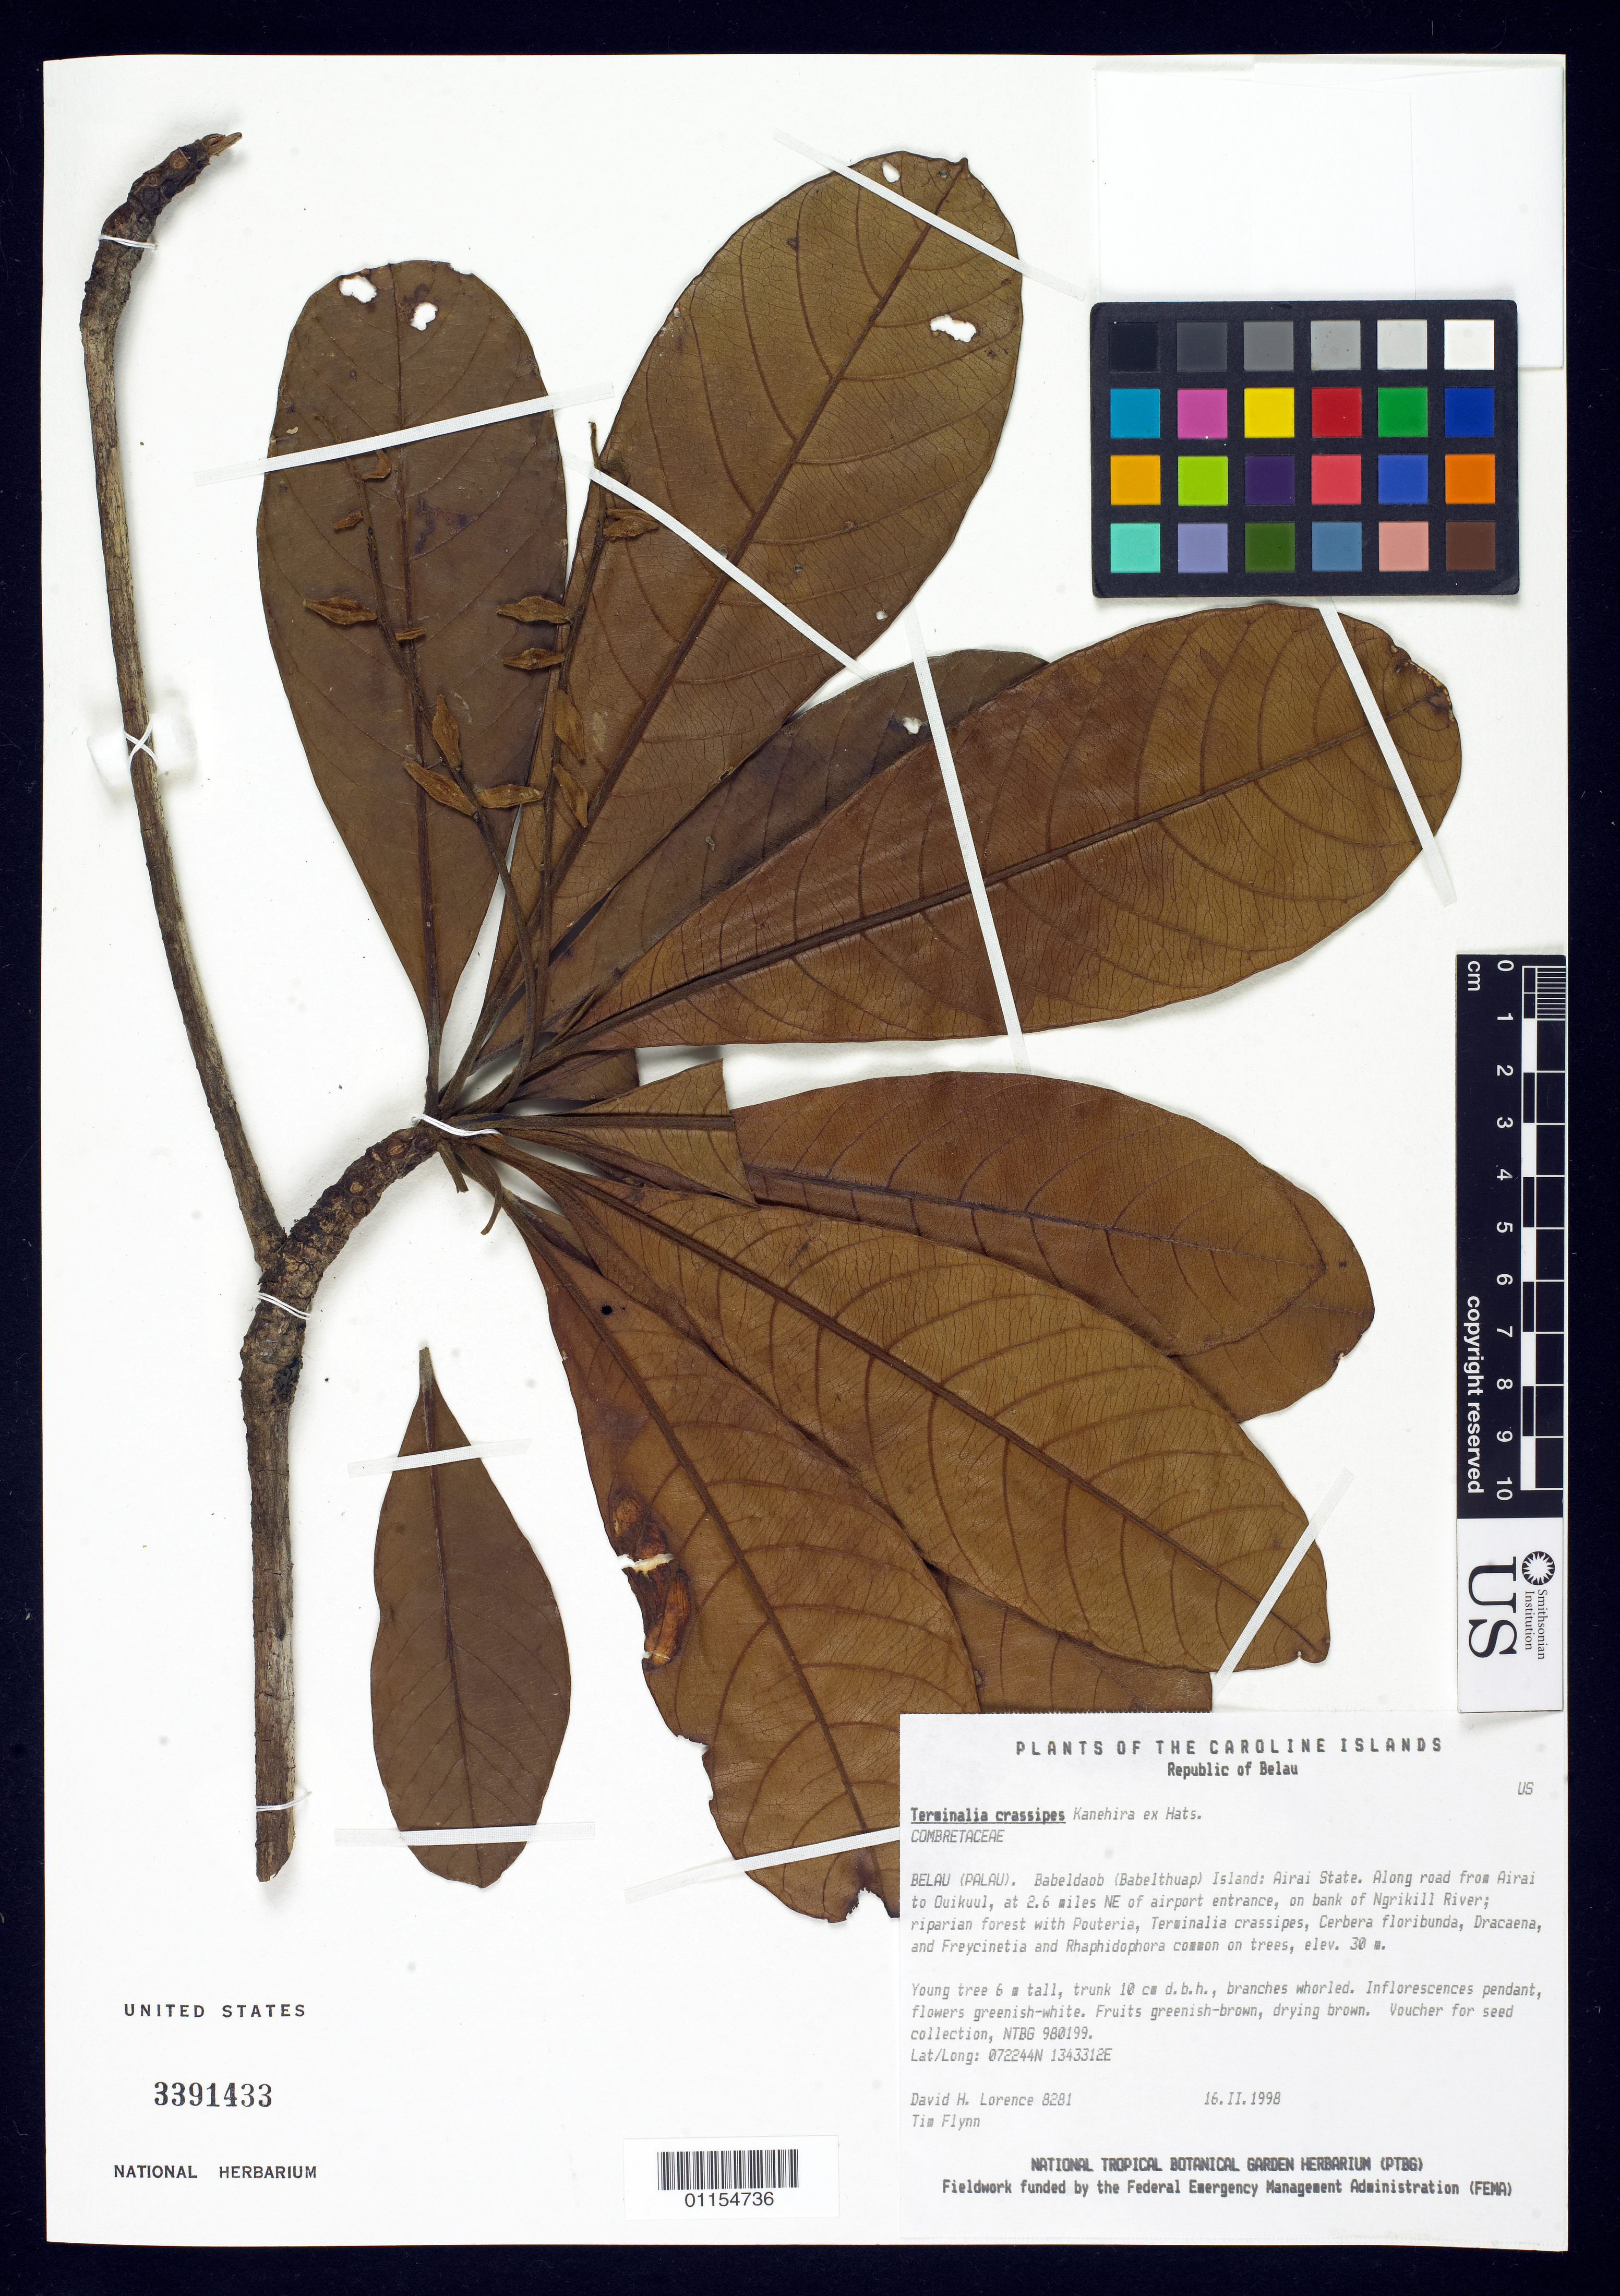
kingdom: Plantae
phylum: Tracheophyta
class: Magnoliopsida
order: Myrtales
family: Combretaceae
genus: Terminalia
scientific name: Terminalia crassipes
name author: Kaneh. & Hatus.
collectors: D. Lorence & T. W. Flynn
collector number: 8281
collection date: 1998-02-16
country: Palau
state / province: Airai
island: Babeldaob [Babelthuap]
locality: Along road from Airai to Ouikuul, at 2.6 miles NE of airport entrance, on bank of Ngrikill river.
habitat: river bank/riparian forest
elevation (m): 30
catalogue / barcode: US 3391433